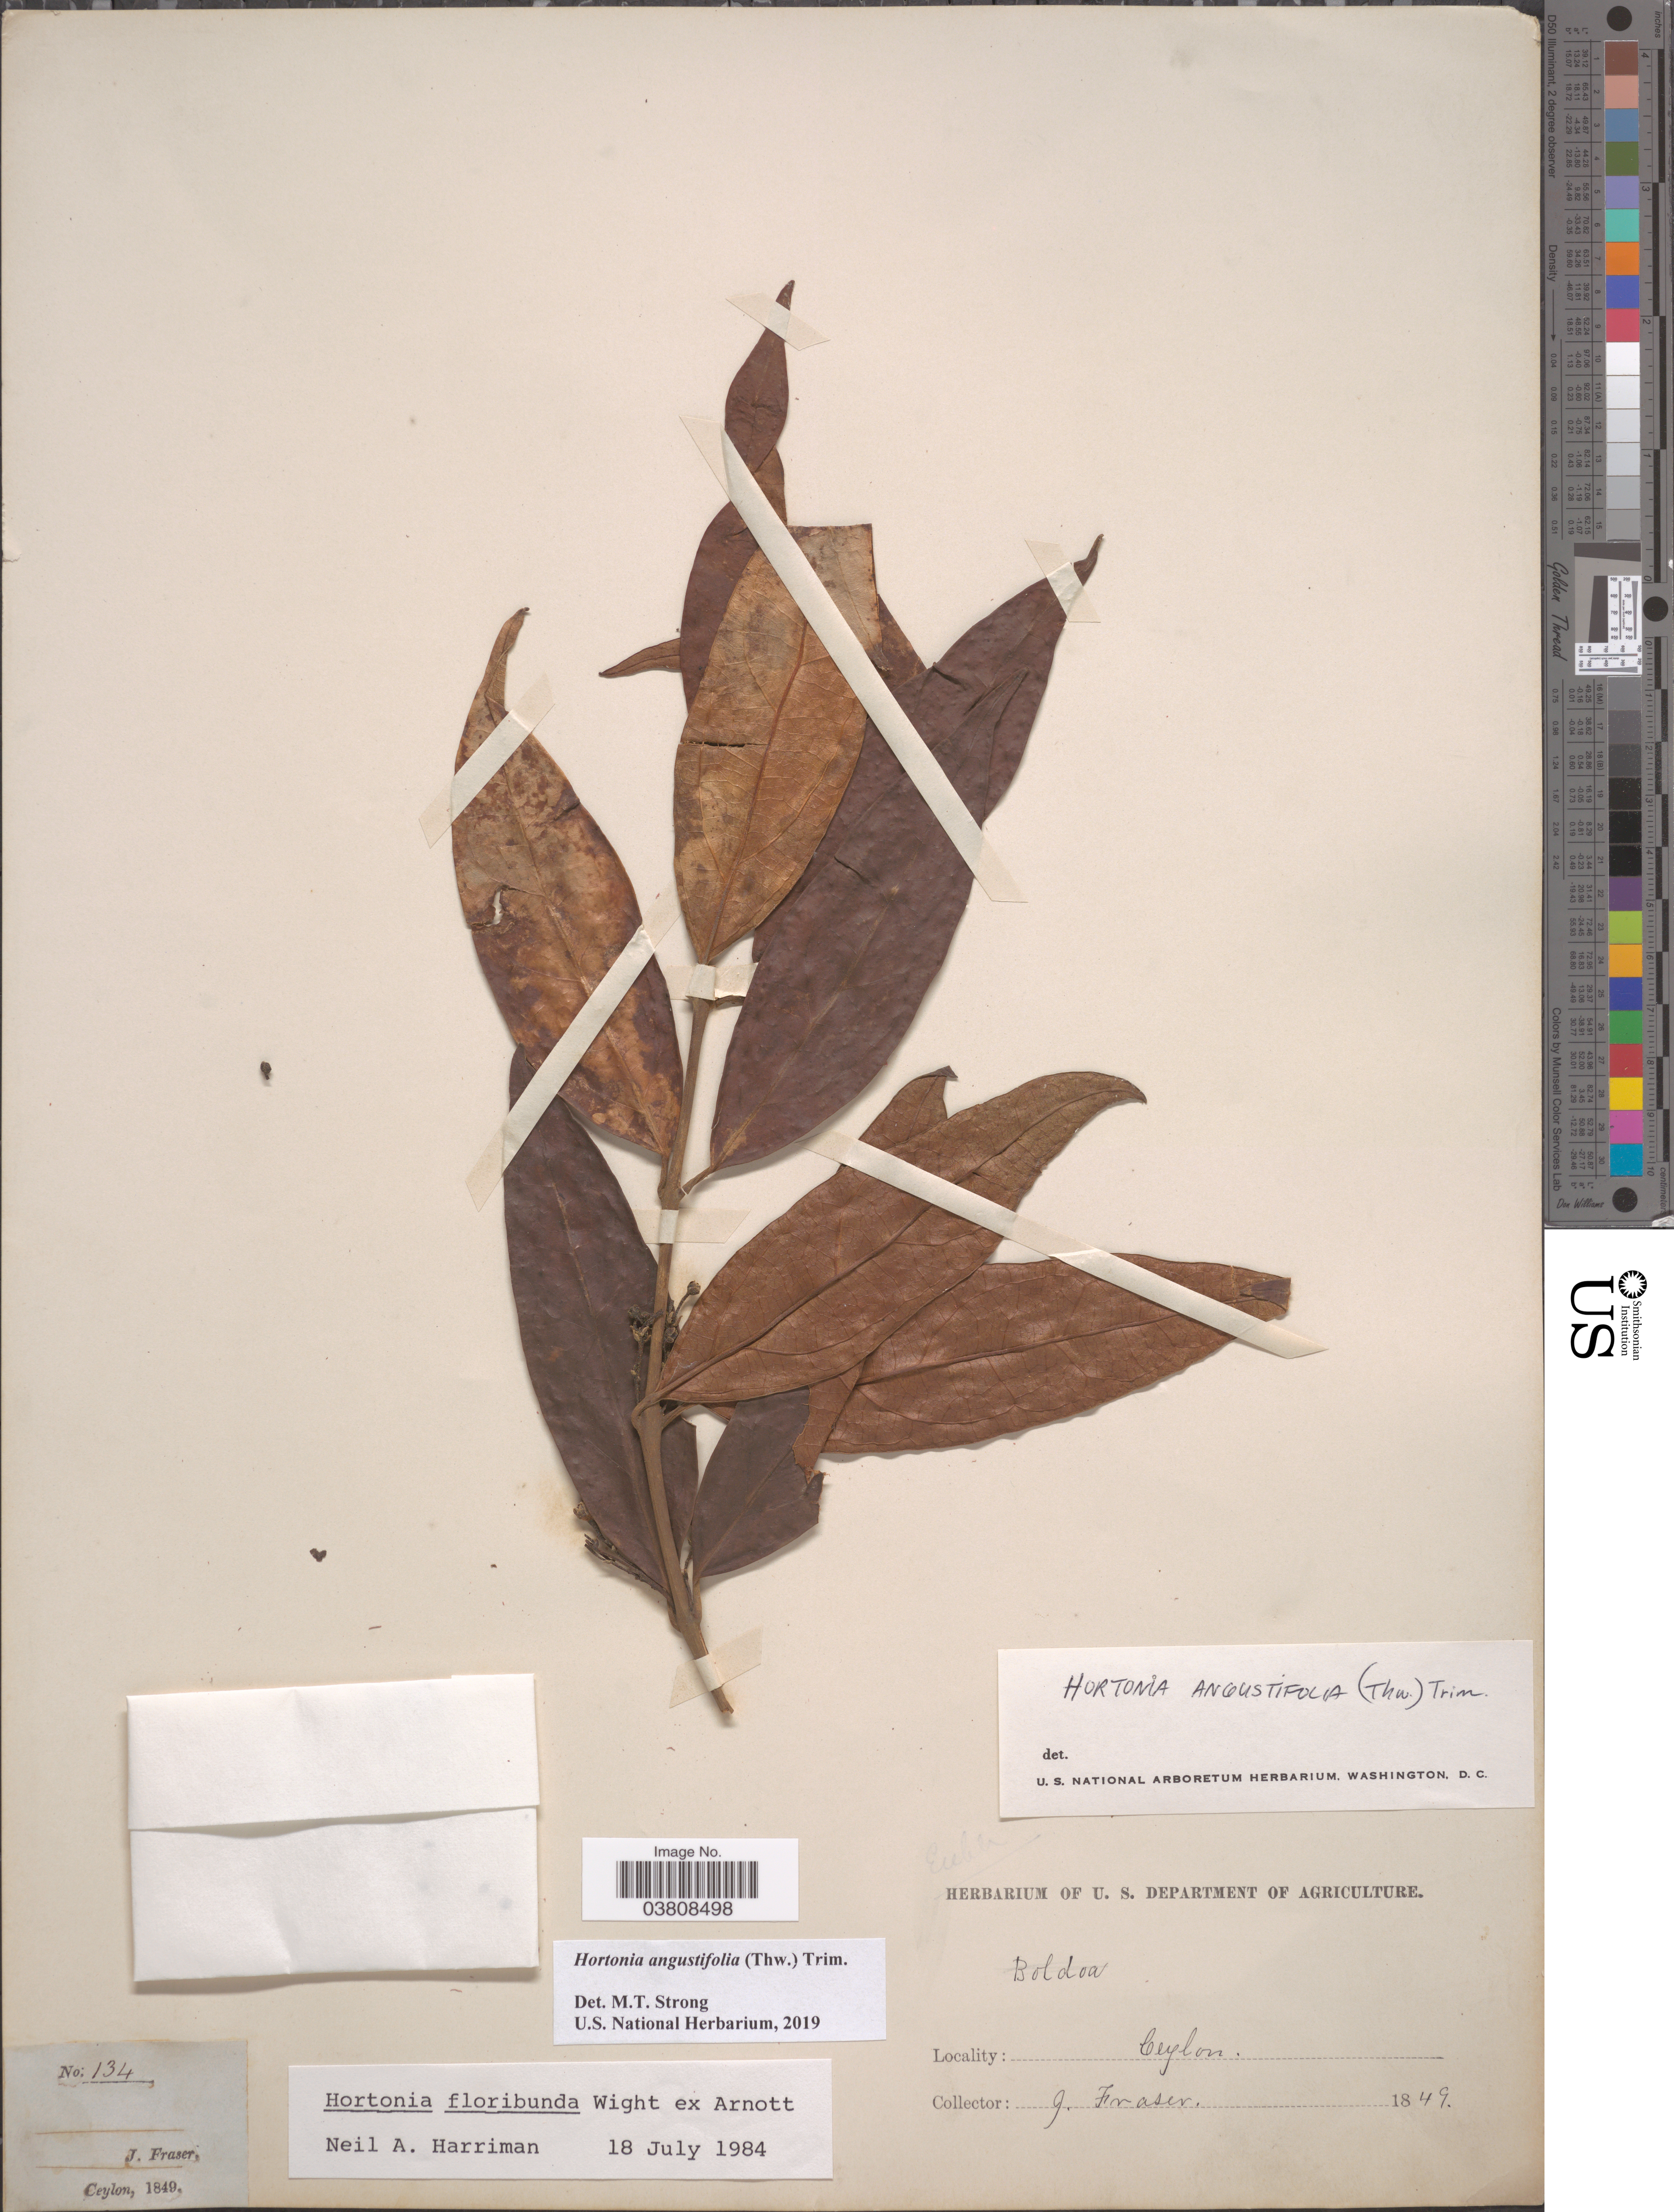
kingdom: Plantae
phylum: Tracheophyta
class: Magnoliopsida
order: Laurales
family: Monimiaceae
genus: Hortonia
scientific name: Hortonia angustifolia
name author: Trimen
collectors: J. Fraser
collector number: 134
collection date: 1849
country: Sri Lanka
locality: Ceylon.